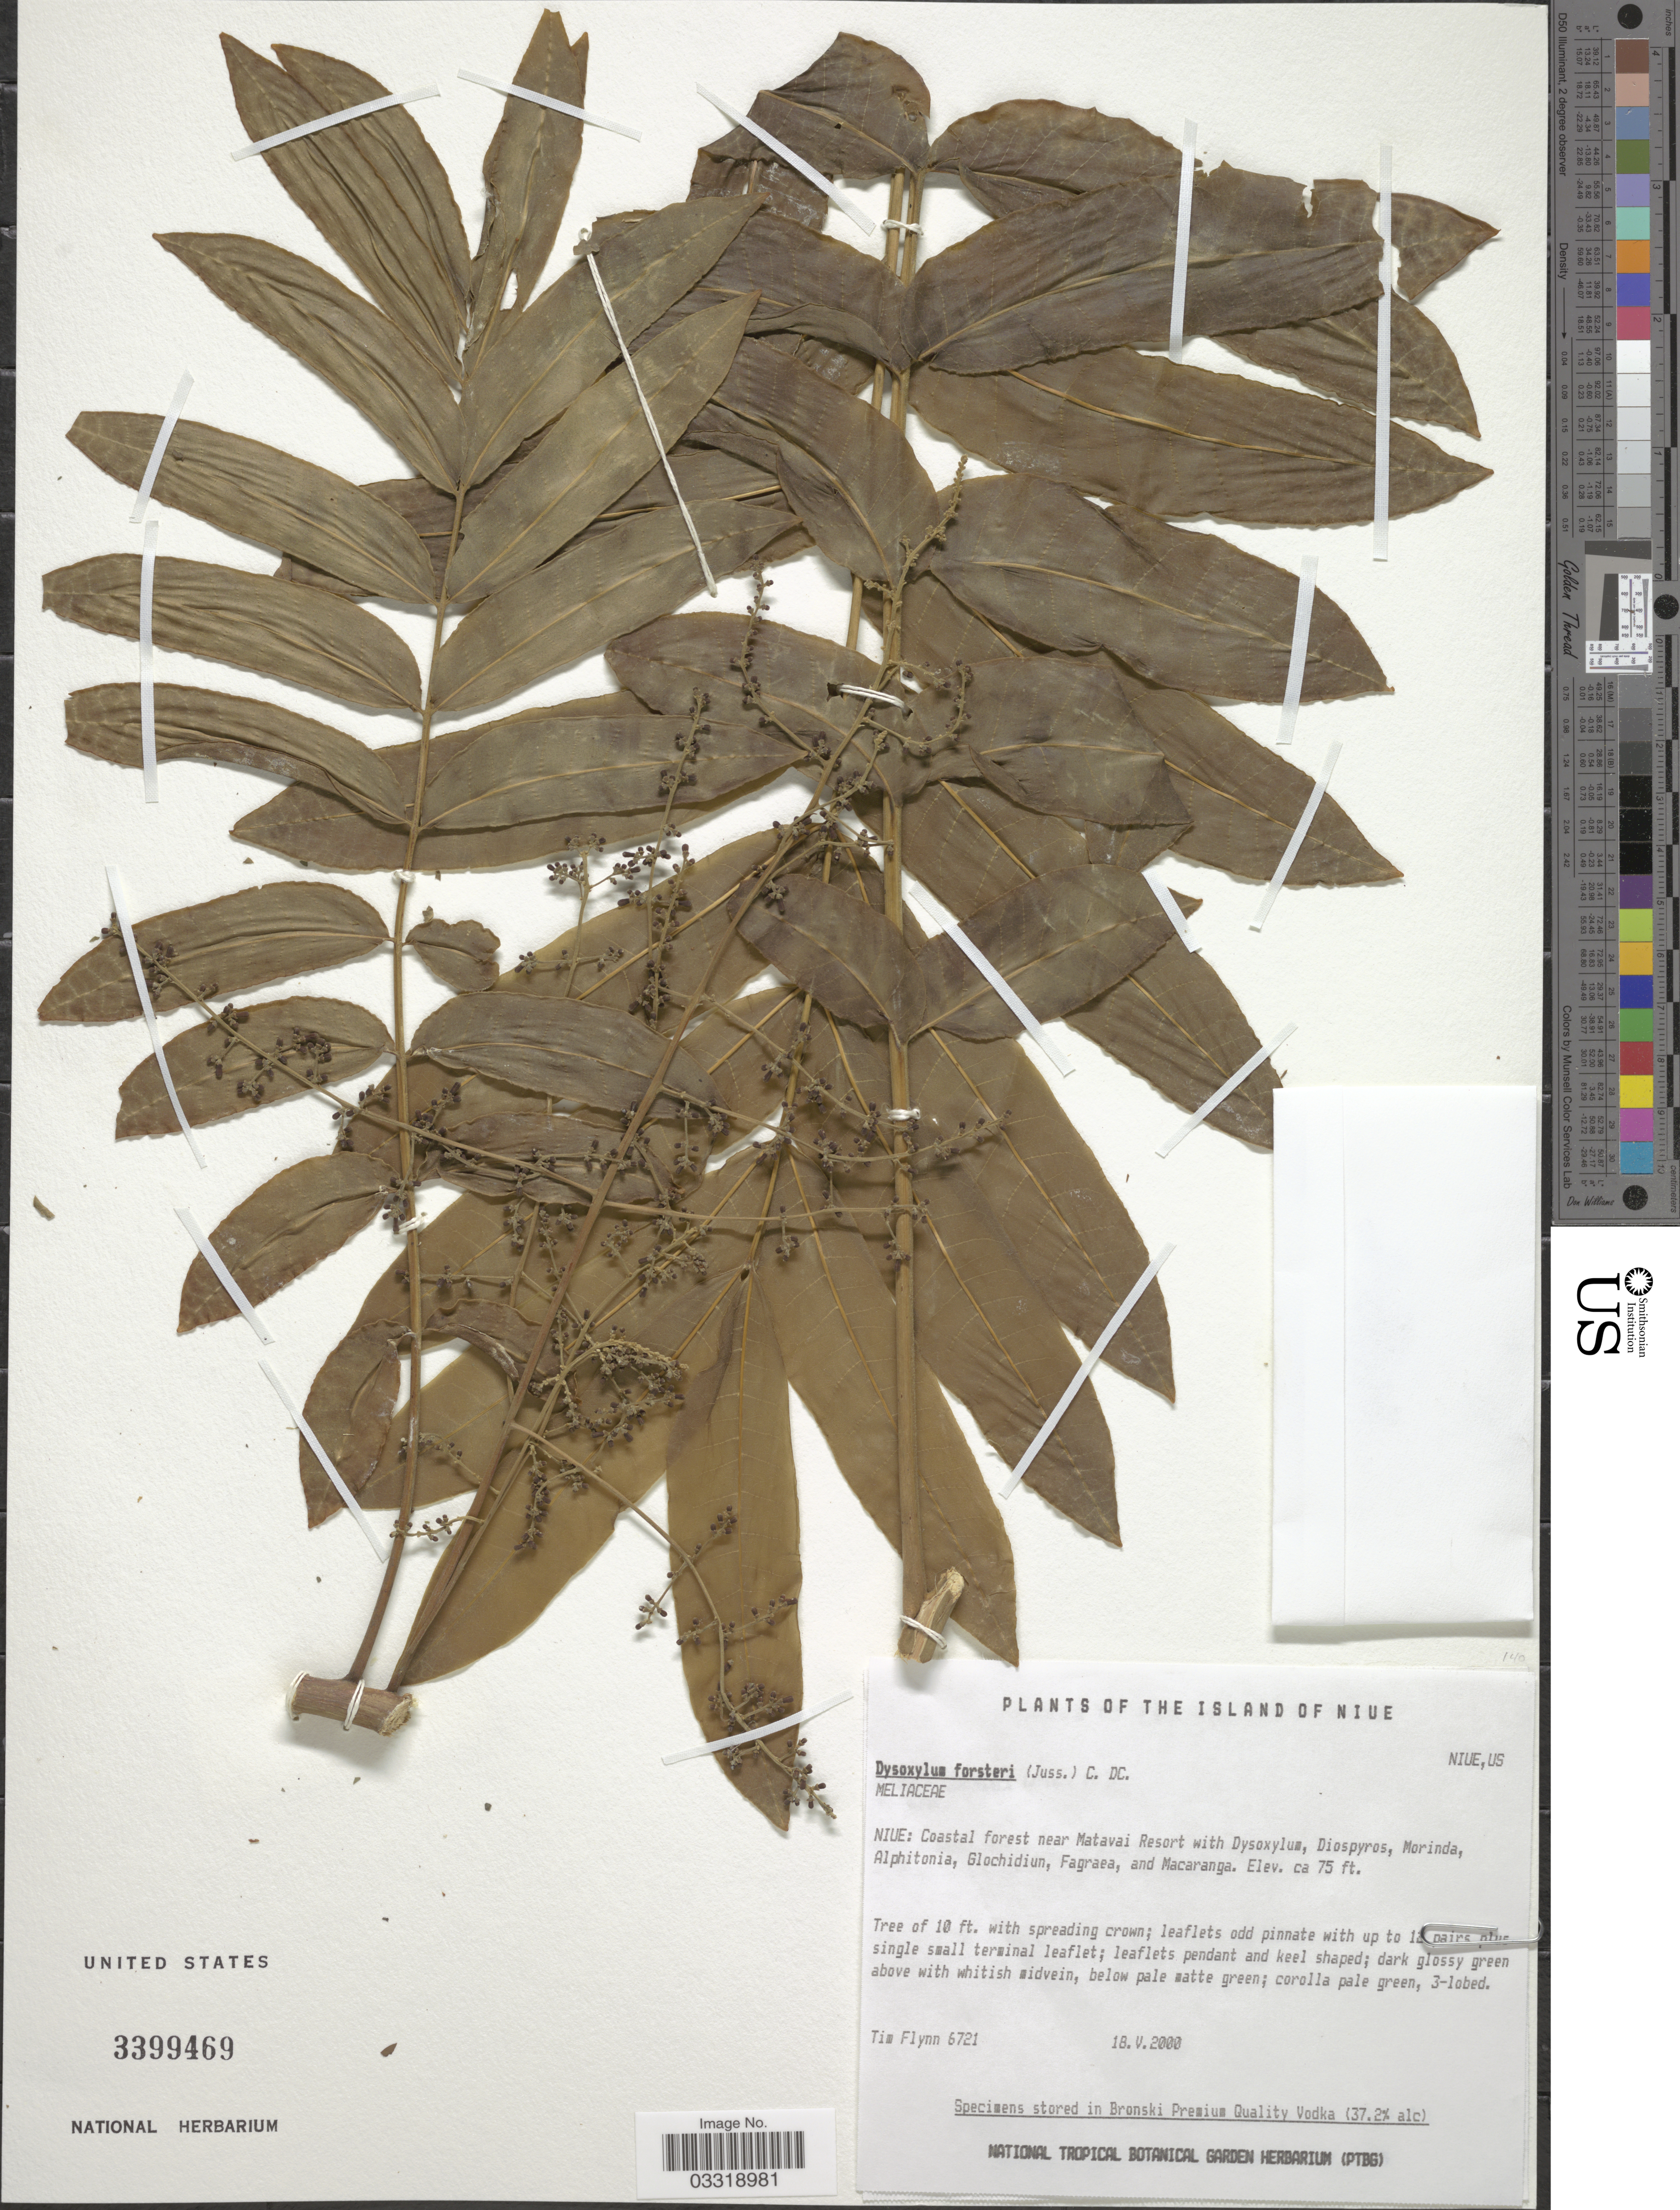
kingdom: Plantae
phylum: Tracheophyta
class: Magnoliopsida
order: Sapindales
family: Meliaceae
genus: Didymocheton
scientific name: Didymocheton alliaceus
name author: (G. Forst.) Mabb.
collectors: T. Flynn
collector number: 6721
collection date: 2000-05-18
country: Niue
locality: Island of Niue. Coastal forest near Matavai Resort.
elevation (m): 23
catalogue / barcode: US 3399469